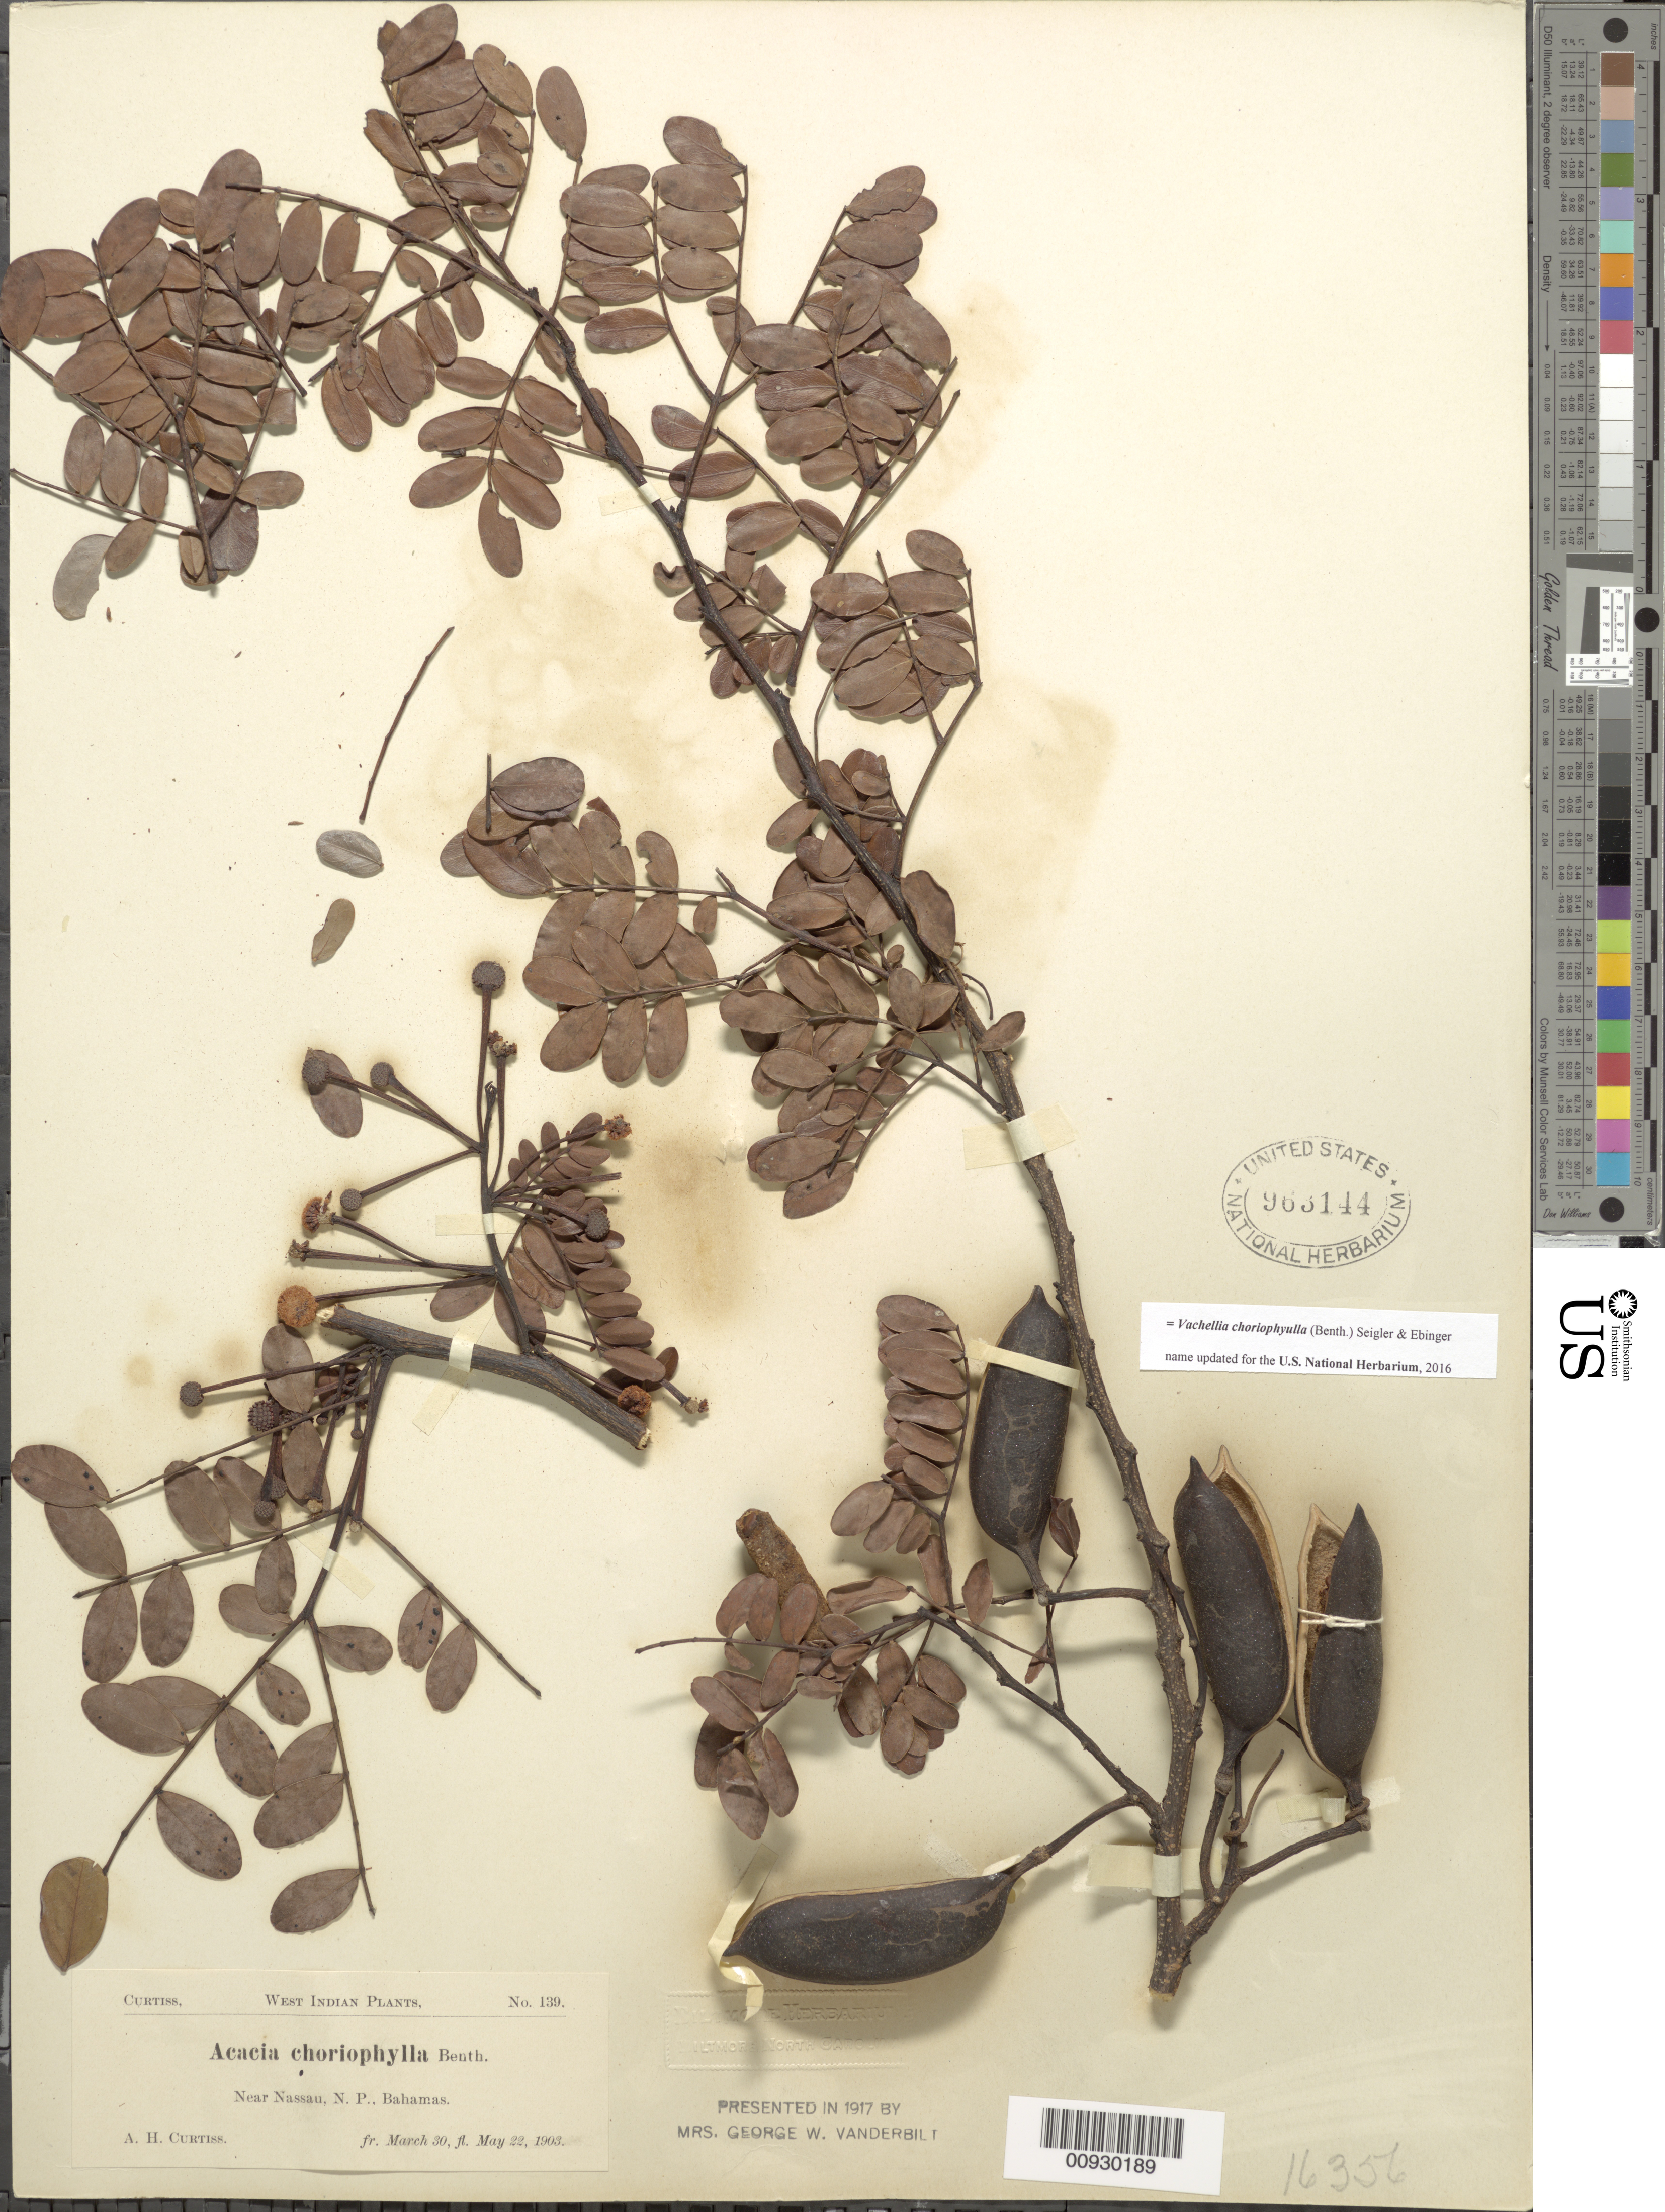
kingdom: Plantae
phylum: Tracheophyta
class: Magnoliopsida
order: Fabales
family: Fabaceae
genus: Vachellia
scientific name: Vachellia choriophylla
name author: (Benth.) Seigler & Ebinger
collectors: A. H. Curtiss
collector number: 139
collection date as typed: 30 Mar 1903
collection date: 1903-03-30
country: Bahamas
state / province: New Providence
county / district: Nassau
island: New Providence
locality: Near Nassau, N.P.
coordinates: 0 N, 0 E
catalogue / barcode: US 963144